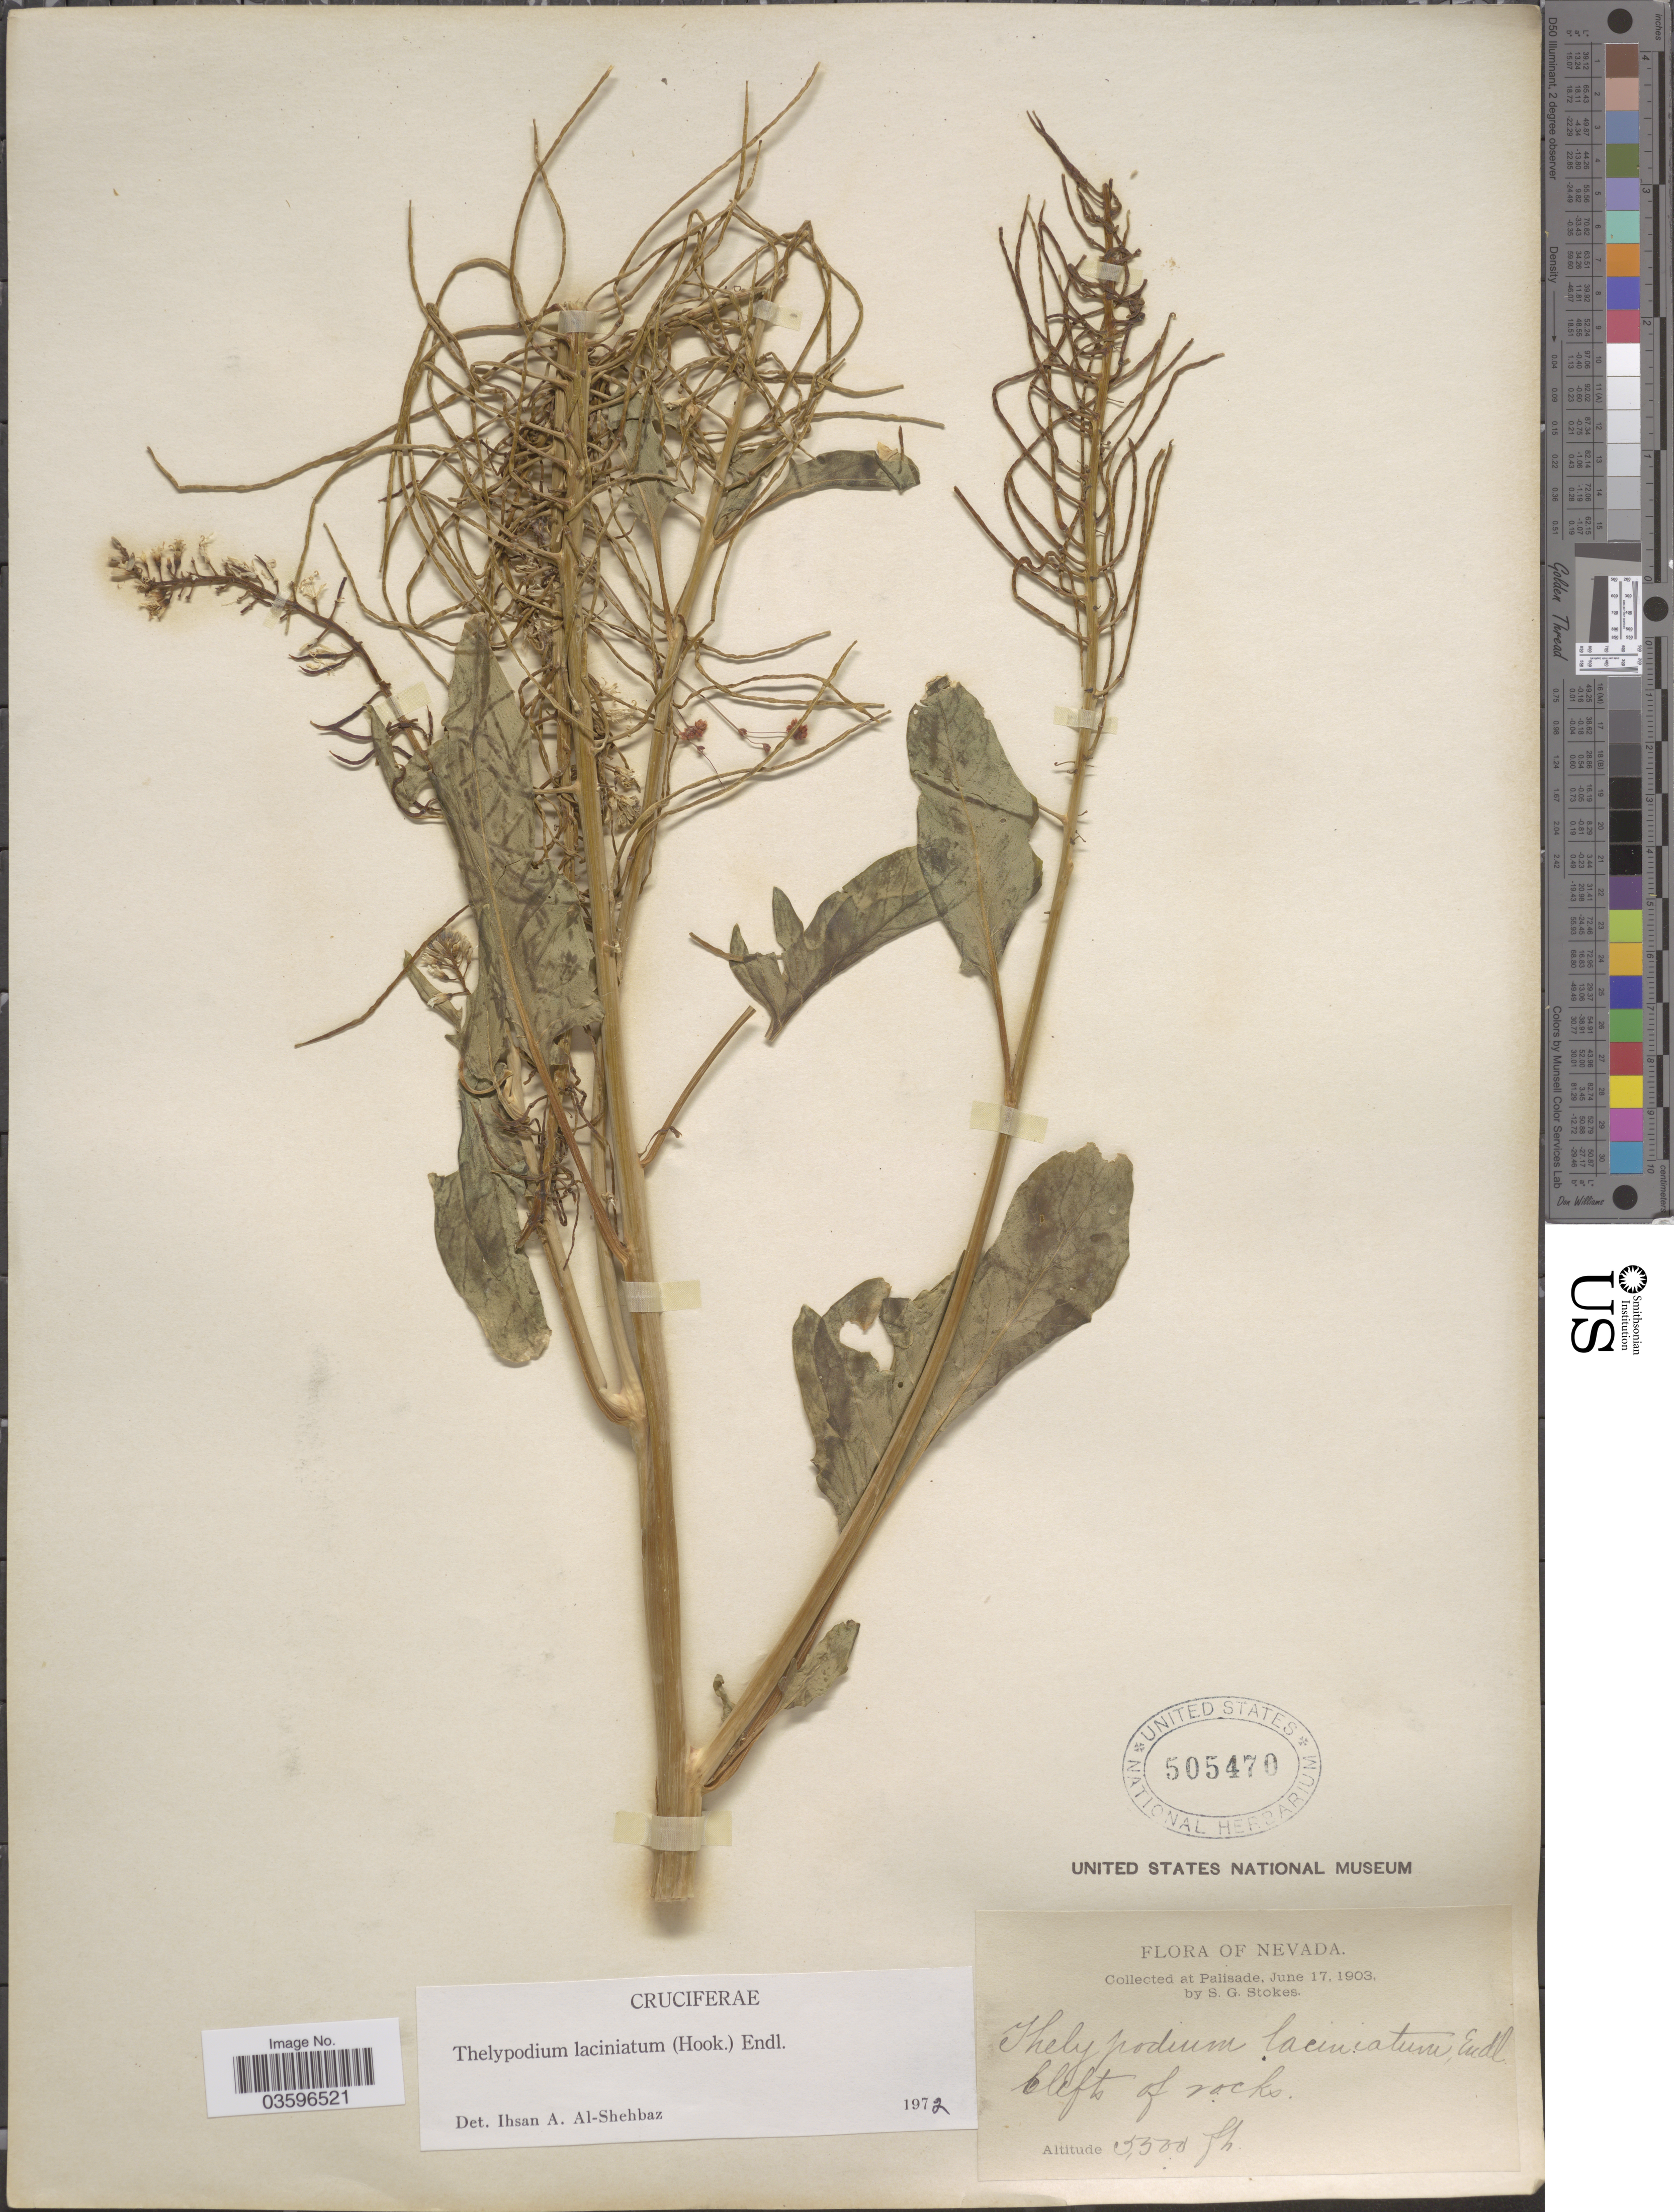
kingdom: Plantae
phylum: Tracheophyta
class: Magnoliopsida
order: Brassicales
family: Brassicaceae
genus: Thelypodium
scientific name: Thelypodium laciniatum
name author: (Hook.) Endl.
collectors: S. G. Stokes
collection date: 1903-06-17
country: United States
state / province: Nevada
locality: At Palisade.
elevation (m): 1676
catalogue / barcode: US 505470